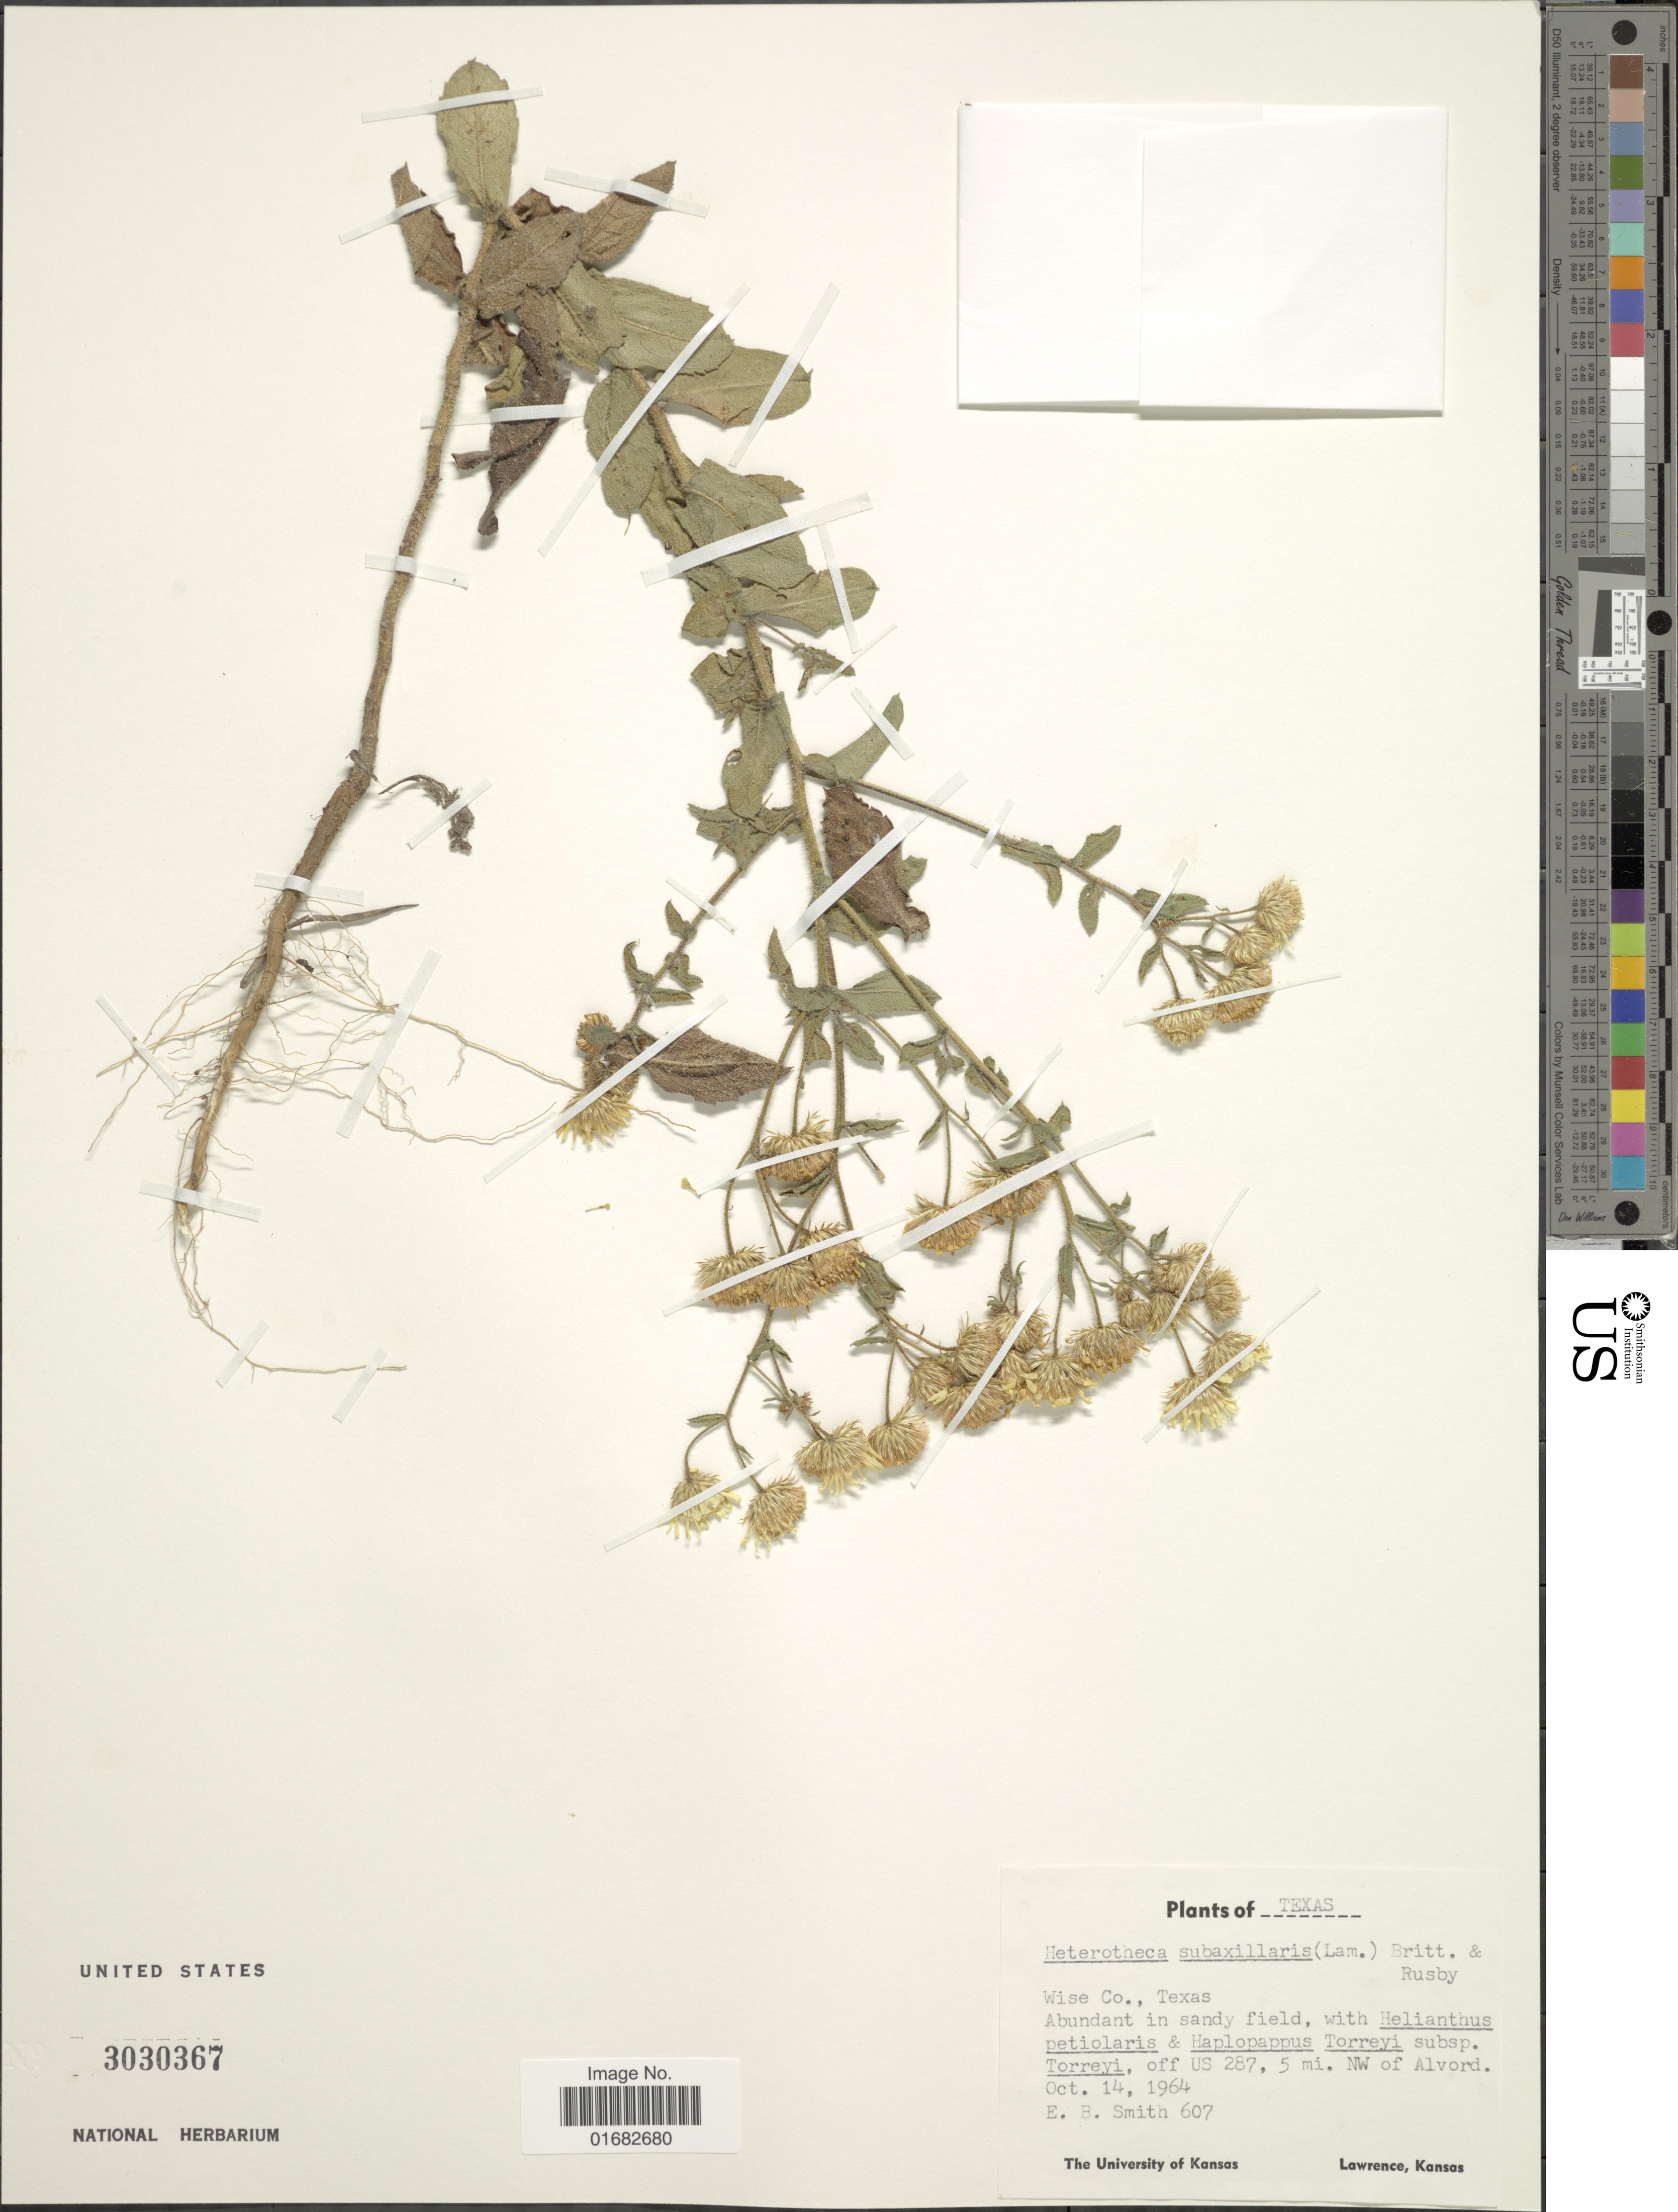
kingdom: Plantae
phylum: Tracheophyta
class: Magnoliopsida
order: Asterales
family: Asteraceae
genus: Heterotheca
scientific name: Heterotheca subaxillaris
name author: (Lam.) Britton & Rusby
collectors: E. B. Smith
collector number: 607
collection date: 1964-10-14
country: United States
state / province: Texas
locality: Wise Co. off US 287, 5 mi. NW of Alvord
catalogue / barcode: US 3030367